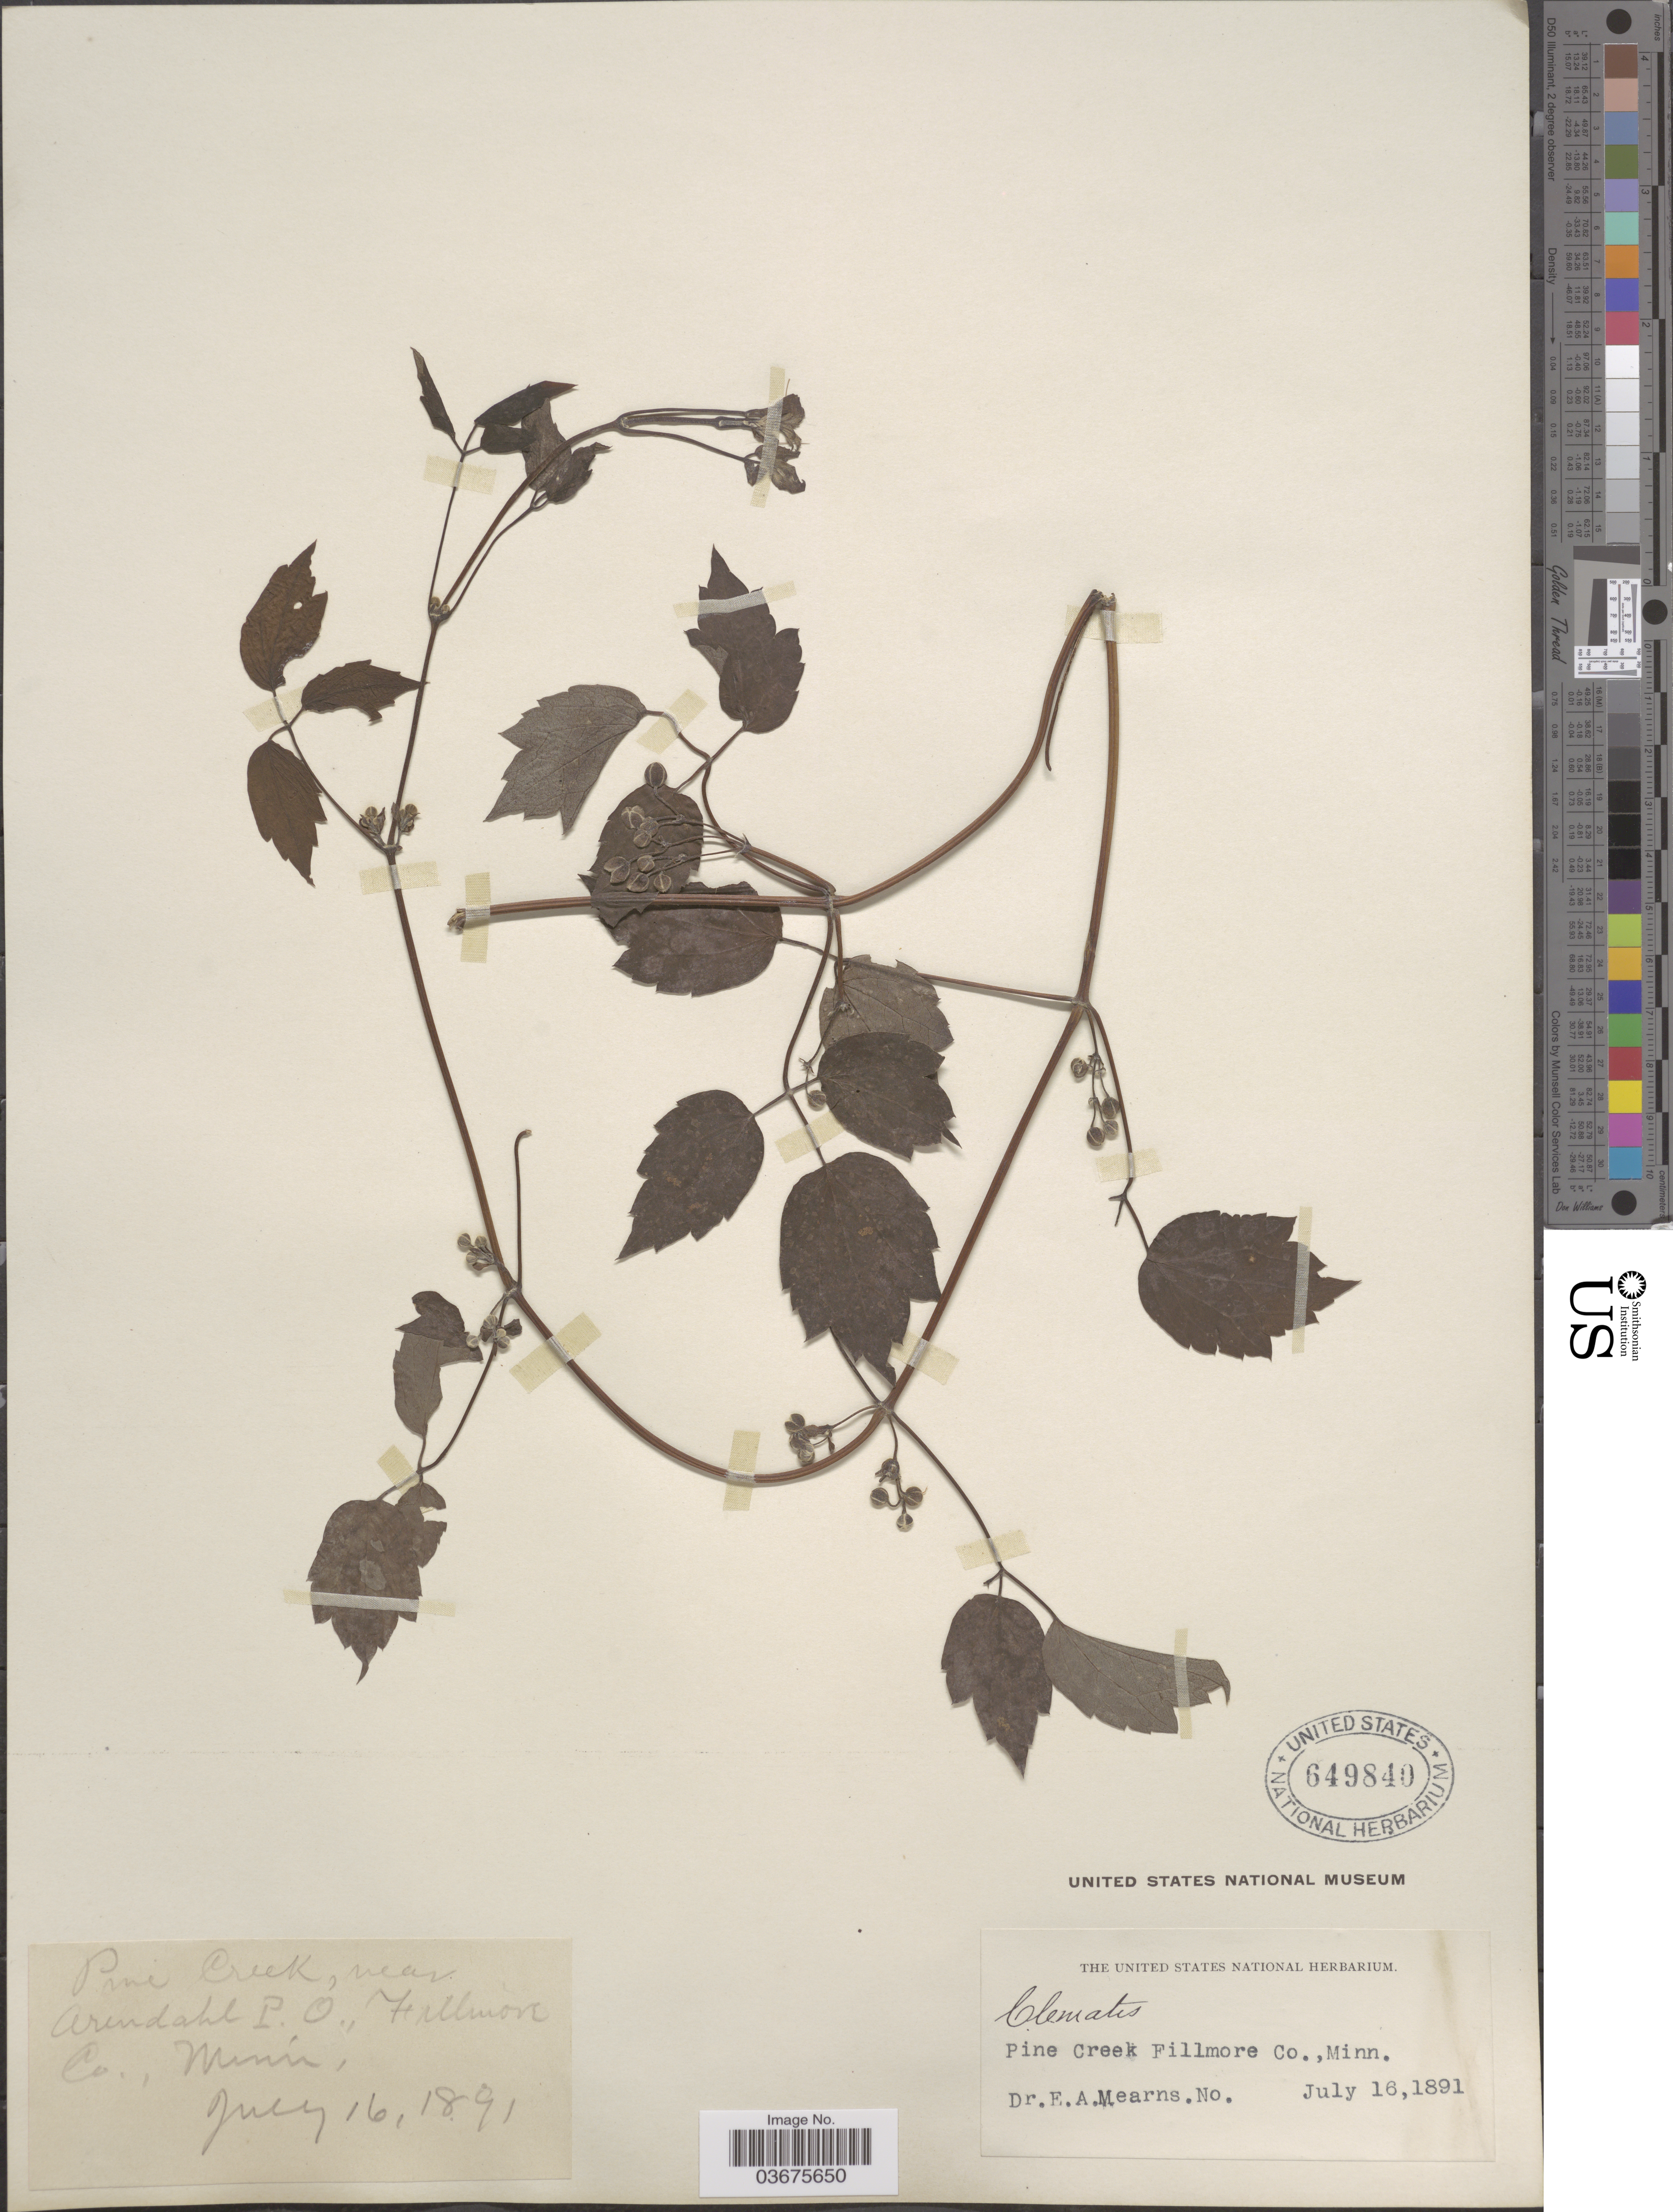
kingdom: Plantae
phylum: Tracheophyta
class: Magnoliopsida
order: Ranunculales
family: Ranunculaceae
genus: Clematis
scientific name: Clematis virginiana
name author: L.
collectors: E. A. Mearns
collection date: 1891-07-16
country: United States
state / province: Minnesota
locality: Pine Creek, near Arendahl P.O., Fillmore Co.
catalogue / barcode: US 649840